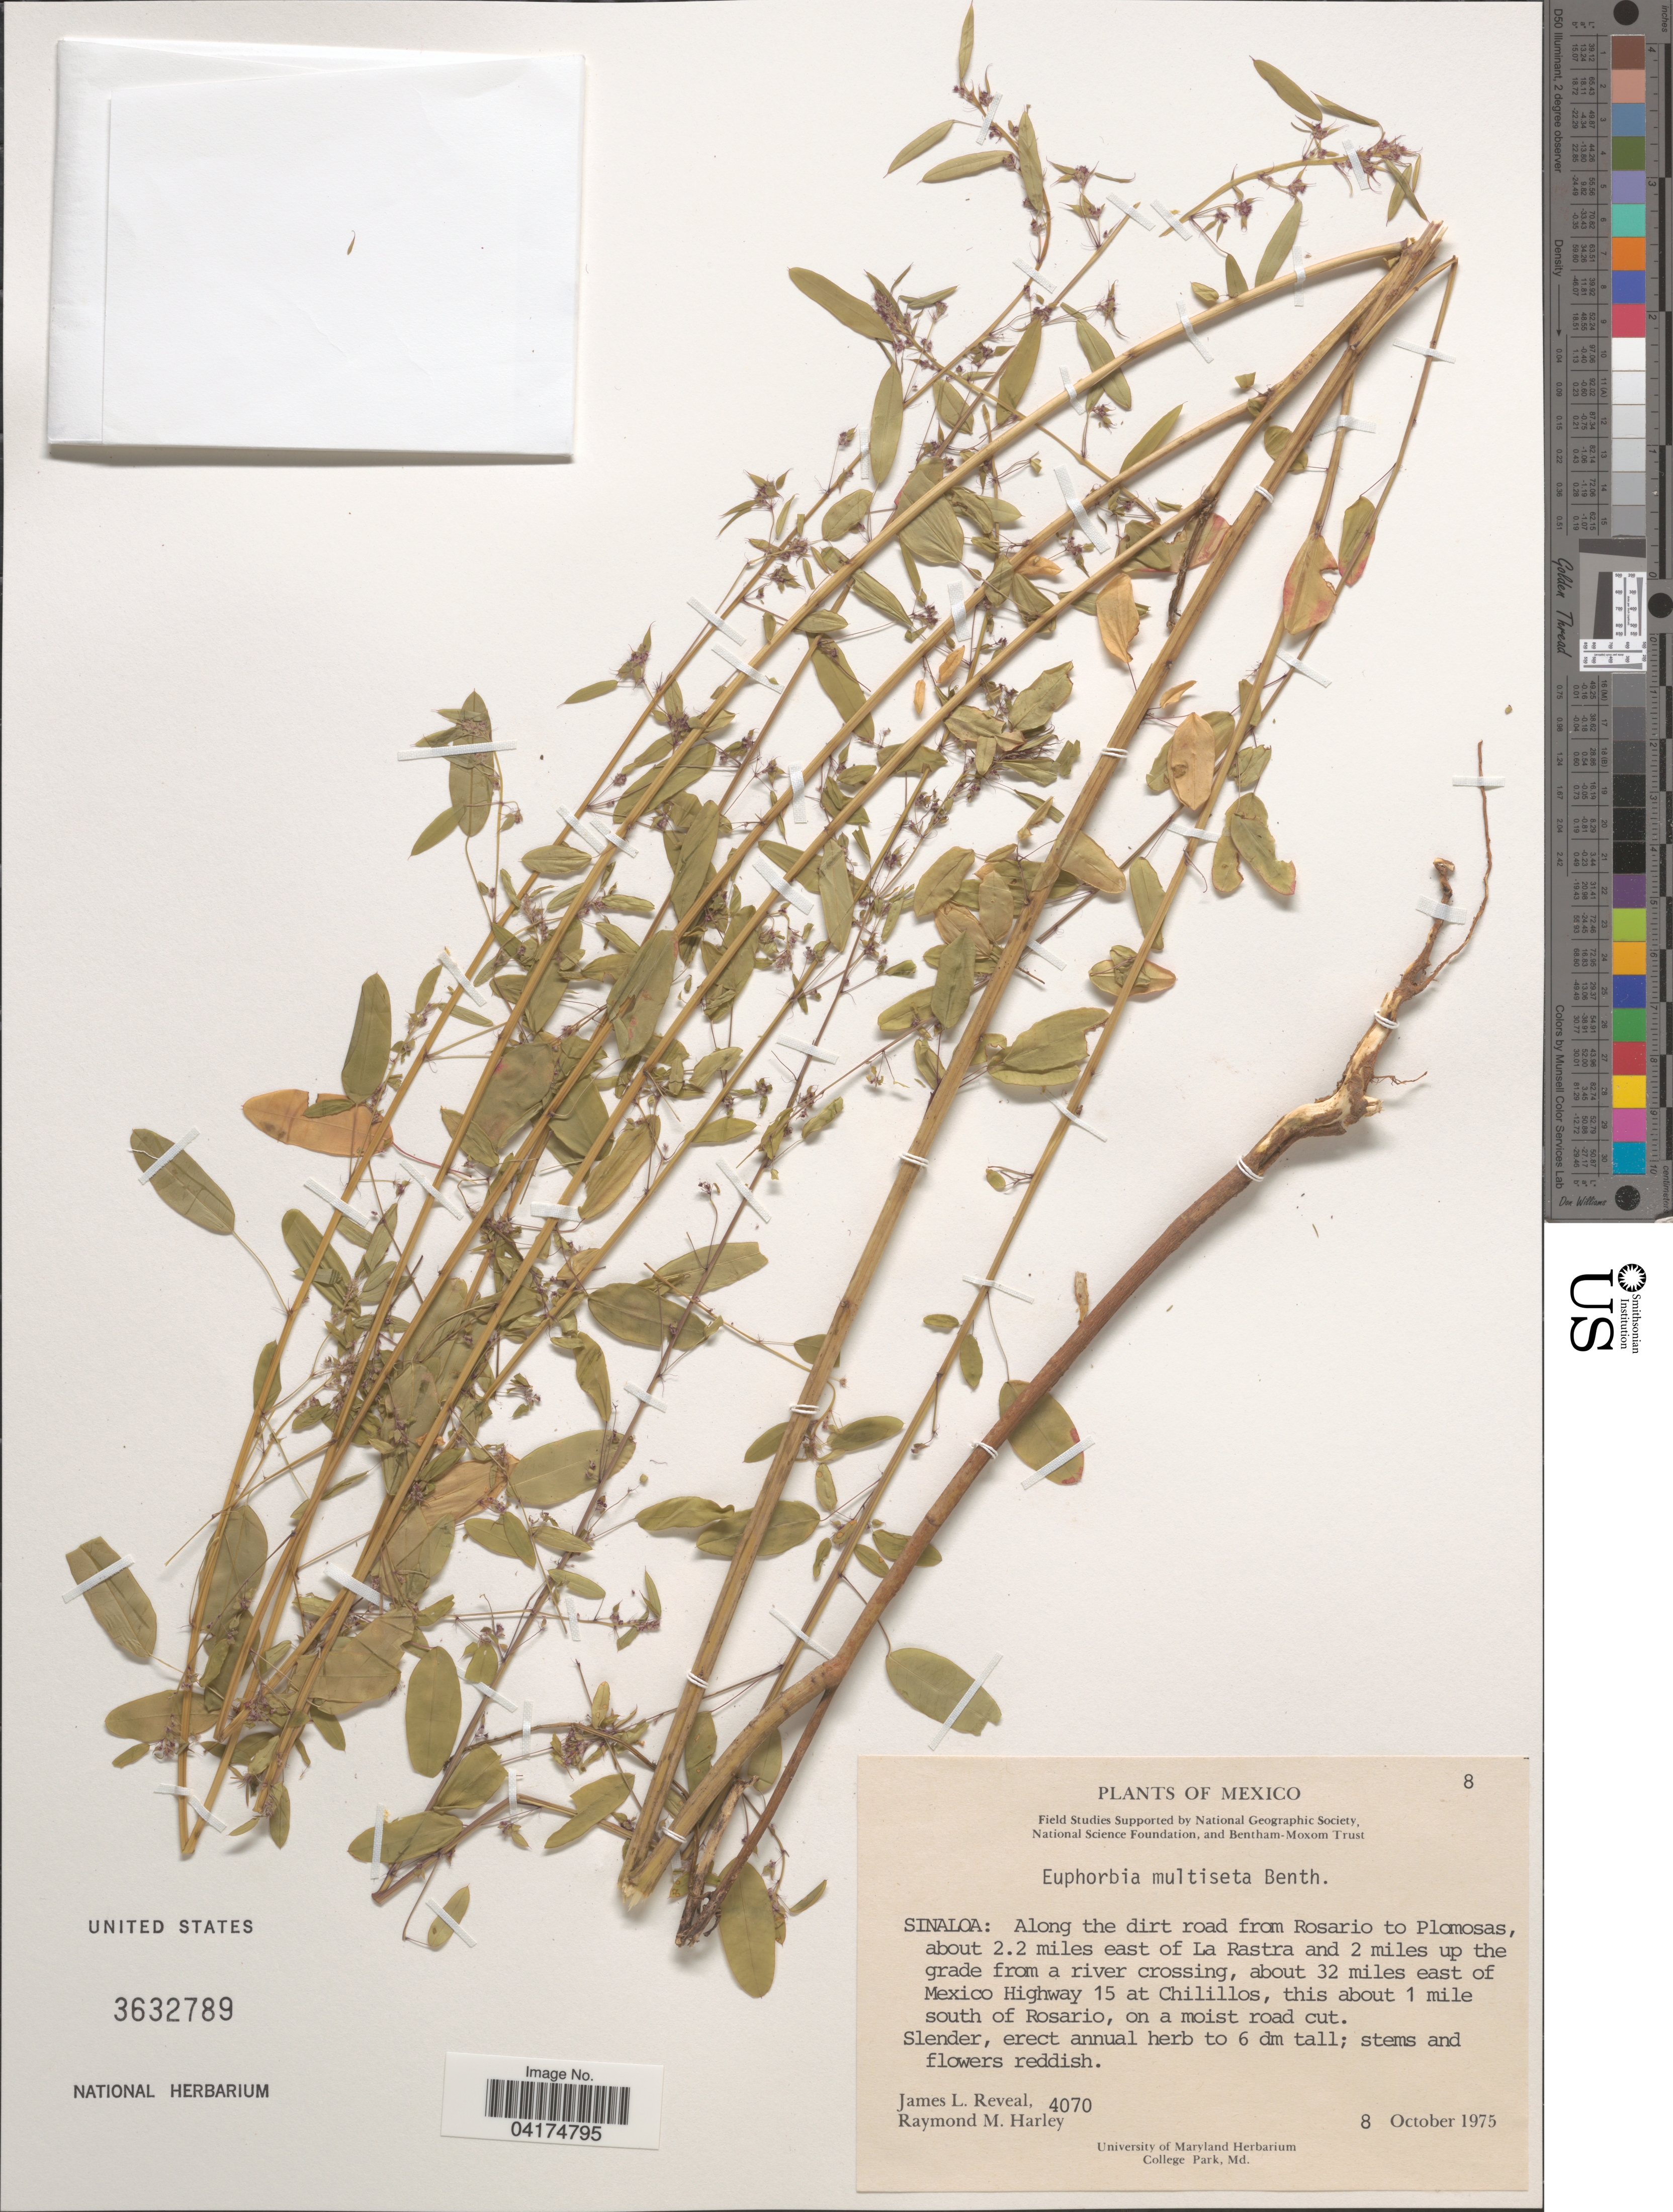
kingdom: Plantae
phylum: Tracheophyta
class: Magnoliopsida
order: Malpighiales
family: Euphorbiaceae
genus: Euphorbia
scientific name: Euphorbia multiseta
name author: Benth.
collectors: J. L. Reveal & R. M. Harley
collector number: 4070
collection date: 1975-10-08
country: Mexico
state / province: Sinaloa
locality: Along the dirt road from Rosario to Plomosas, about 2.2 miles east of La Rastra and 2 miles up the grade from a river crossing, about 32 miles east of Mexico Highway 15 at Chilillos, this about 1 mile south of Rosario.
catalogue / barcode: US 3632789